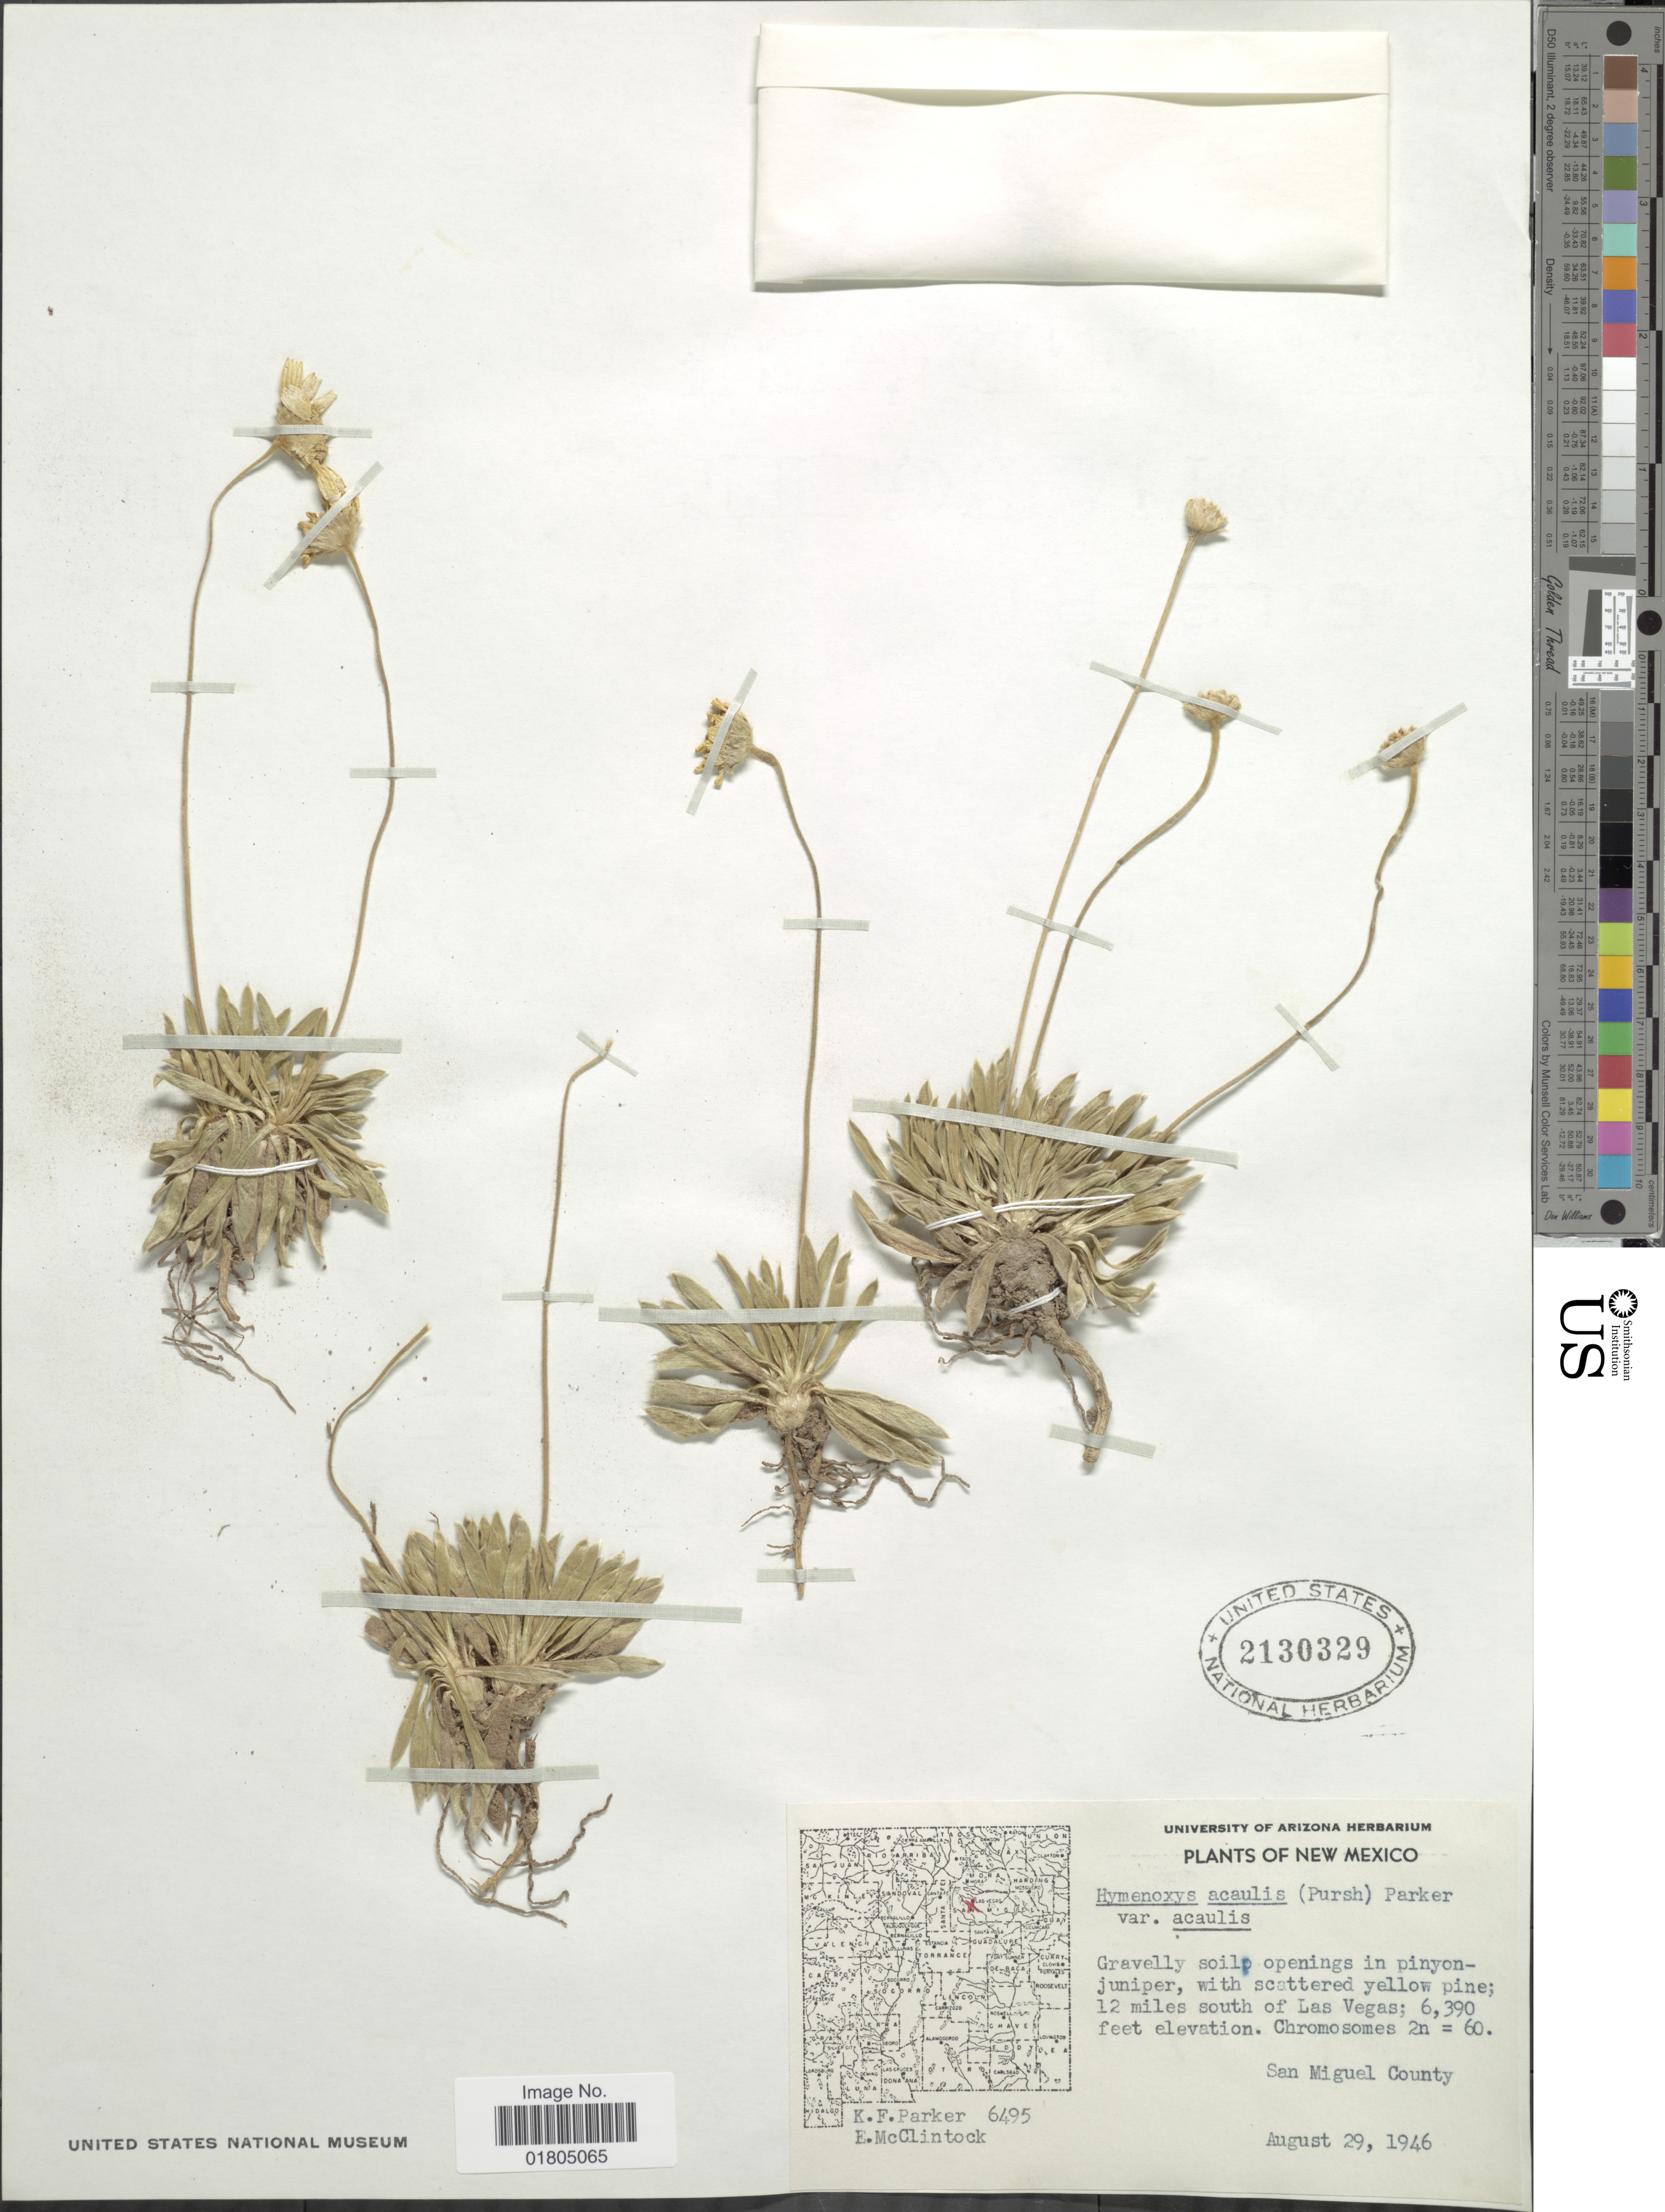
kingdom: Plantae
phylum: Tracheophyta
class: Magnoliopsida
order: Asterales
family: Asteraceae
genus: Actinea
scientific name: Actinea acaulis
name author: (Pursh) Spreng.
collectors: K. F. Parker & E. McClintock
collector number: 6495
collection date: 1946-08-29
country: United States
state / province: New Mexico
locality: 12 miles south of Las Vegas, San Miguel County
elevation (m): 1948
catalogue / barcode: US 2130329